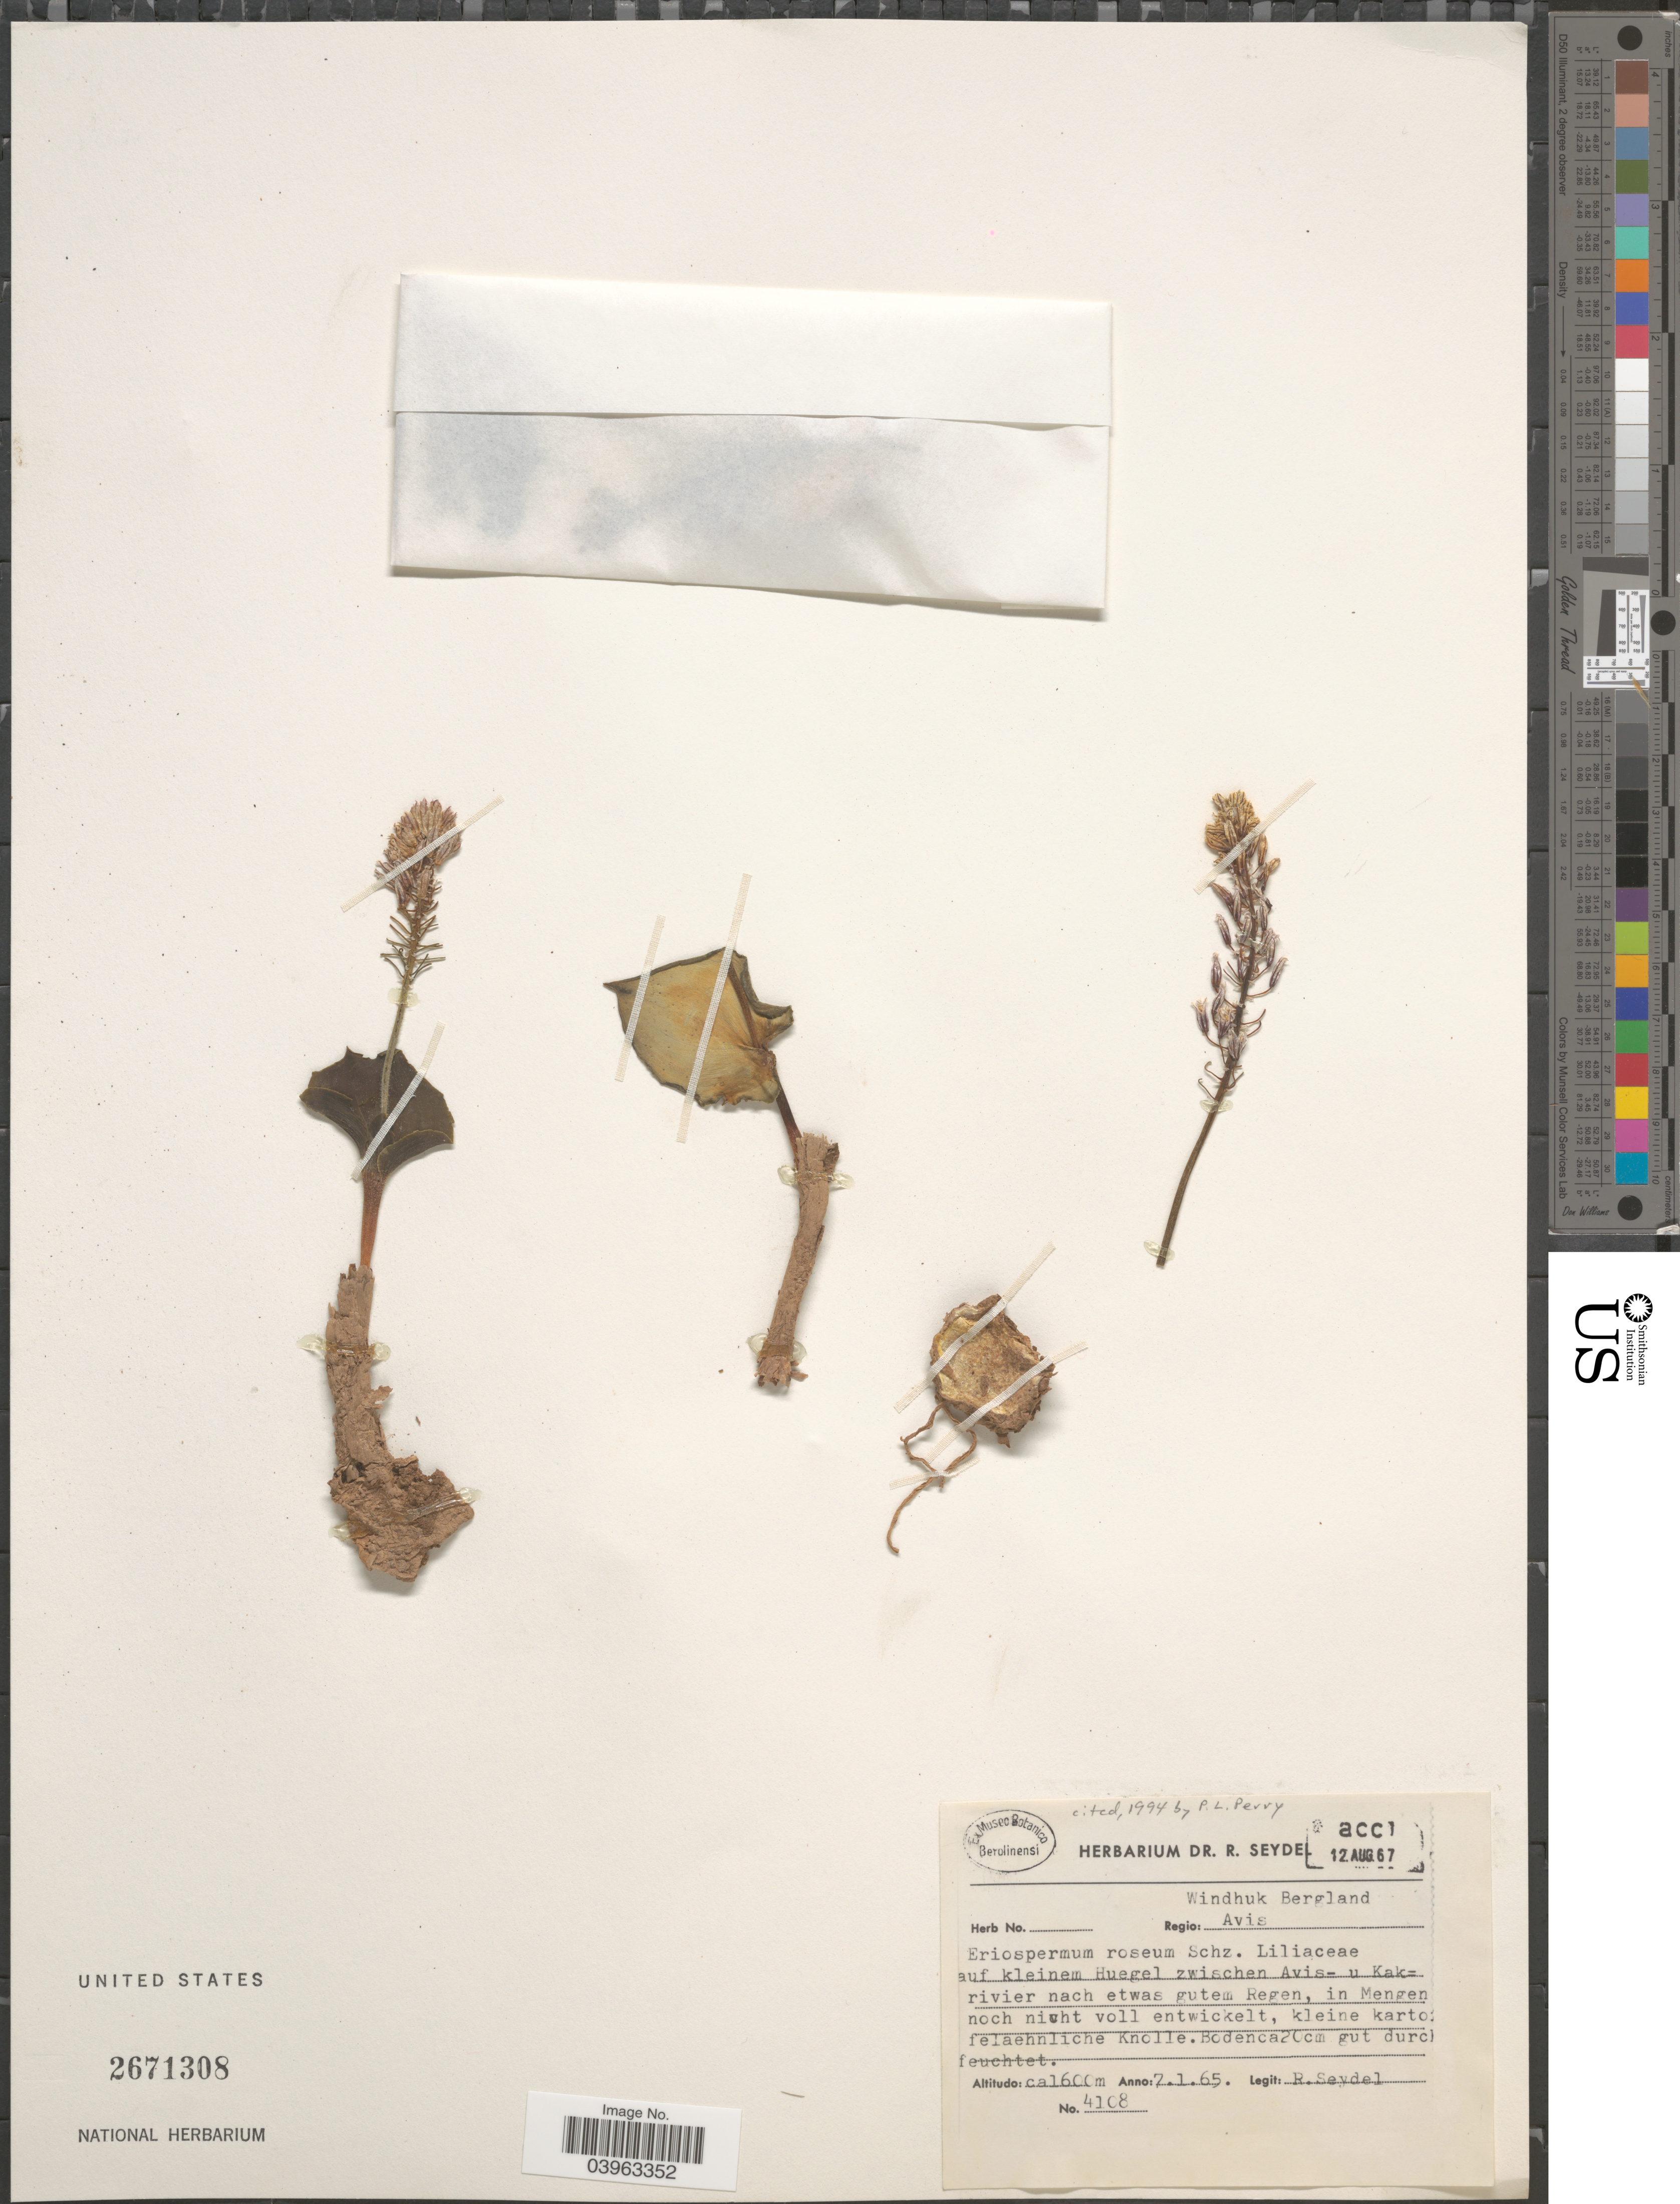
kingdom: Plantae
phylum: Tracheophyta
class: Liliopsida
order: Asparagales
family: Asparagaceae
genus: Eriospermum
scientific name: Eriospermum roseum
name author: Schinz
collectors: R. Seydel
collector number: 4108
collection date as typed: Transcribed d/m/y: 7/1/65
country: Namibia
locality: Regio: Windhuk Bergland. Avis. Auf kleinem Huegel zwischen Avis- u Kakrivier nach etwas gutem Regen.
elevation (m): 1600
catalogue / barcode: US 2671308